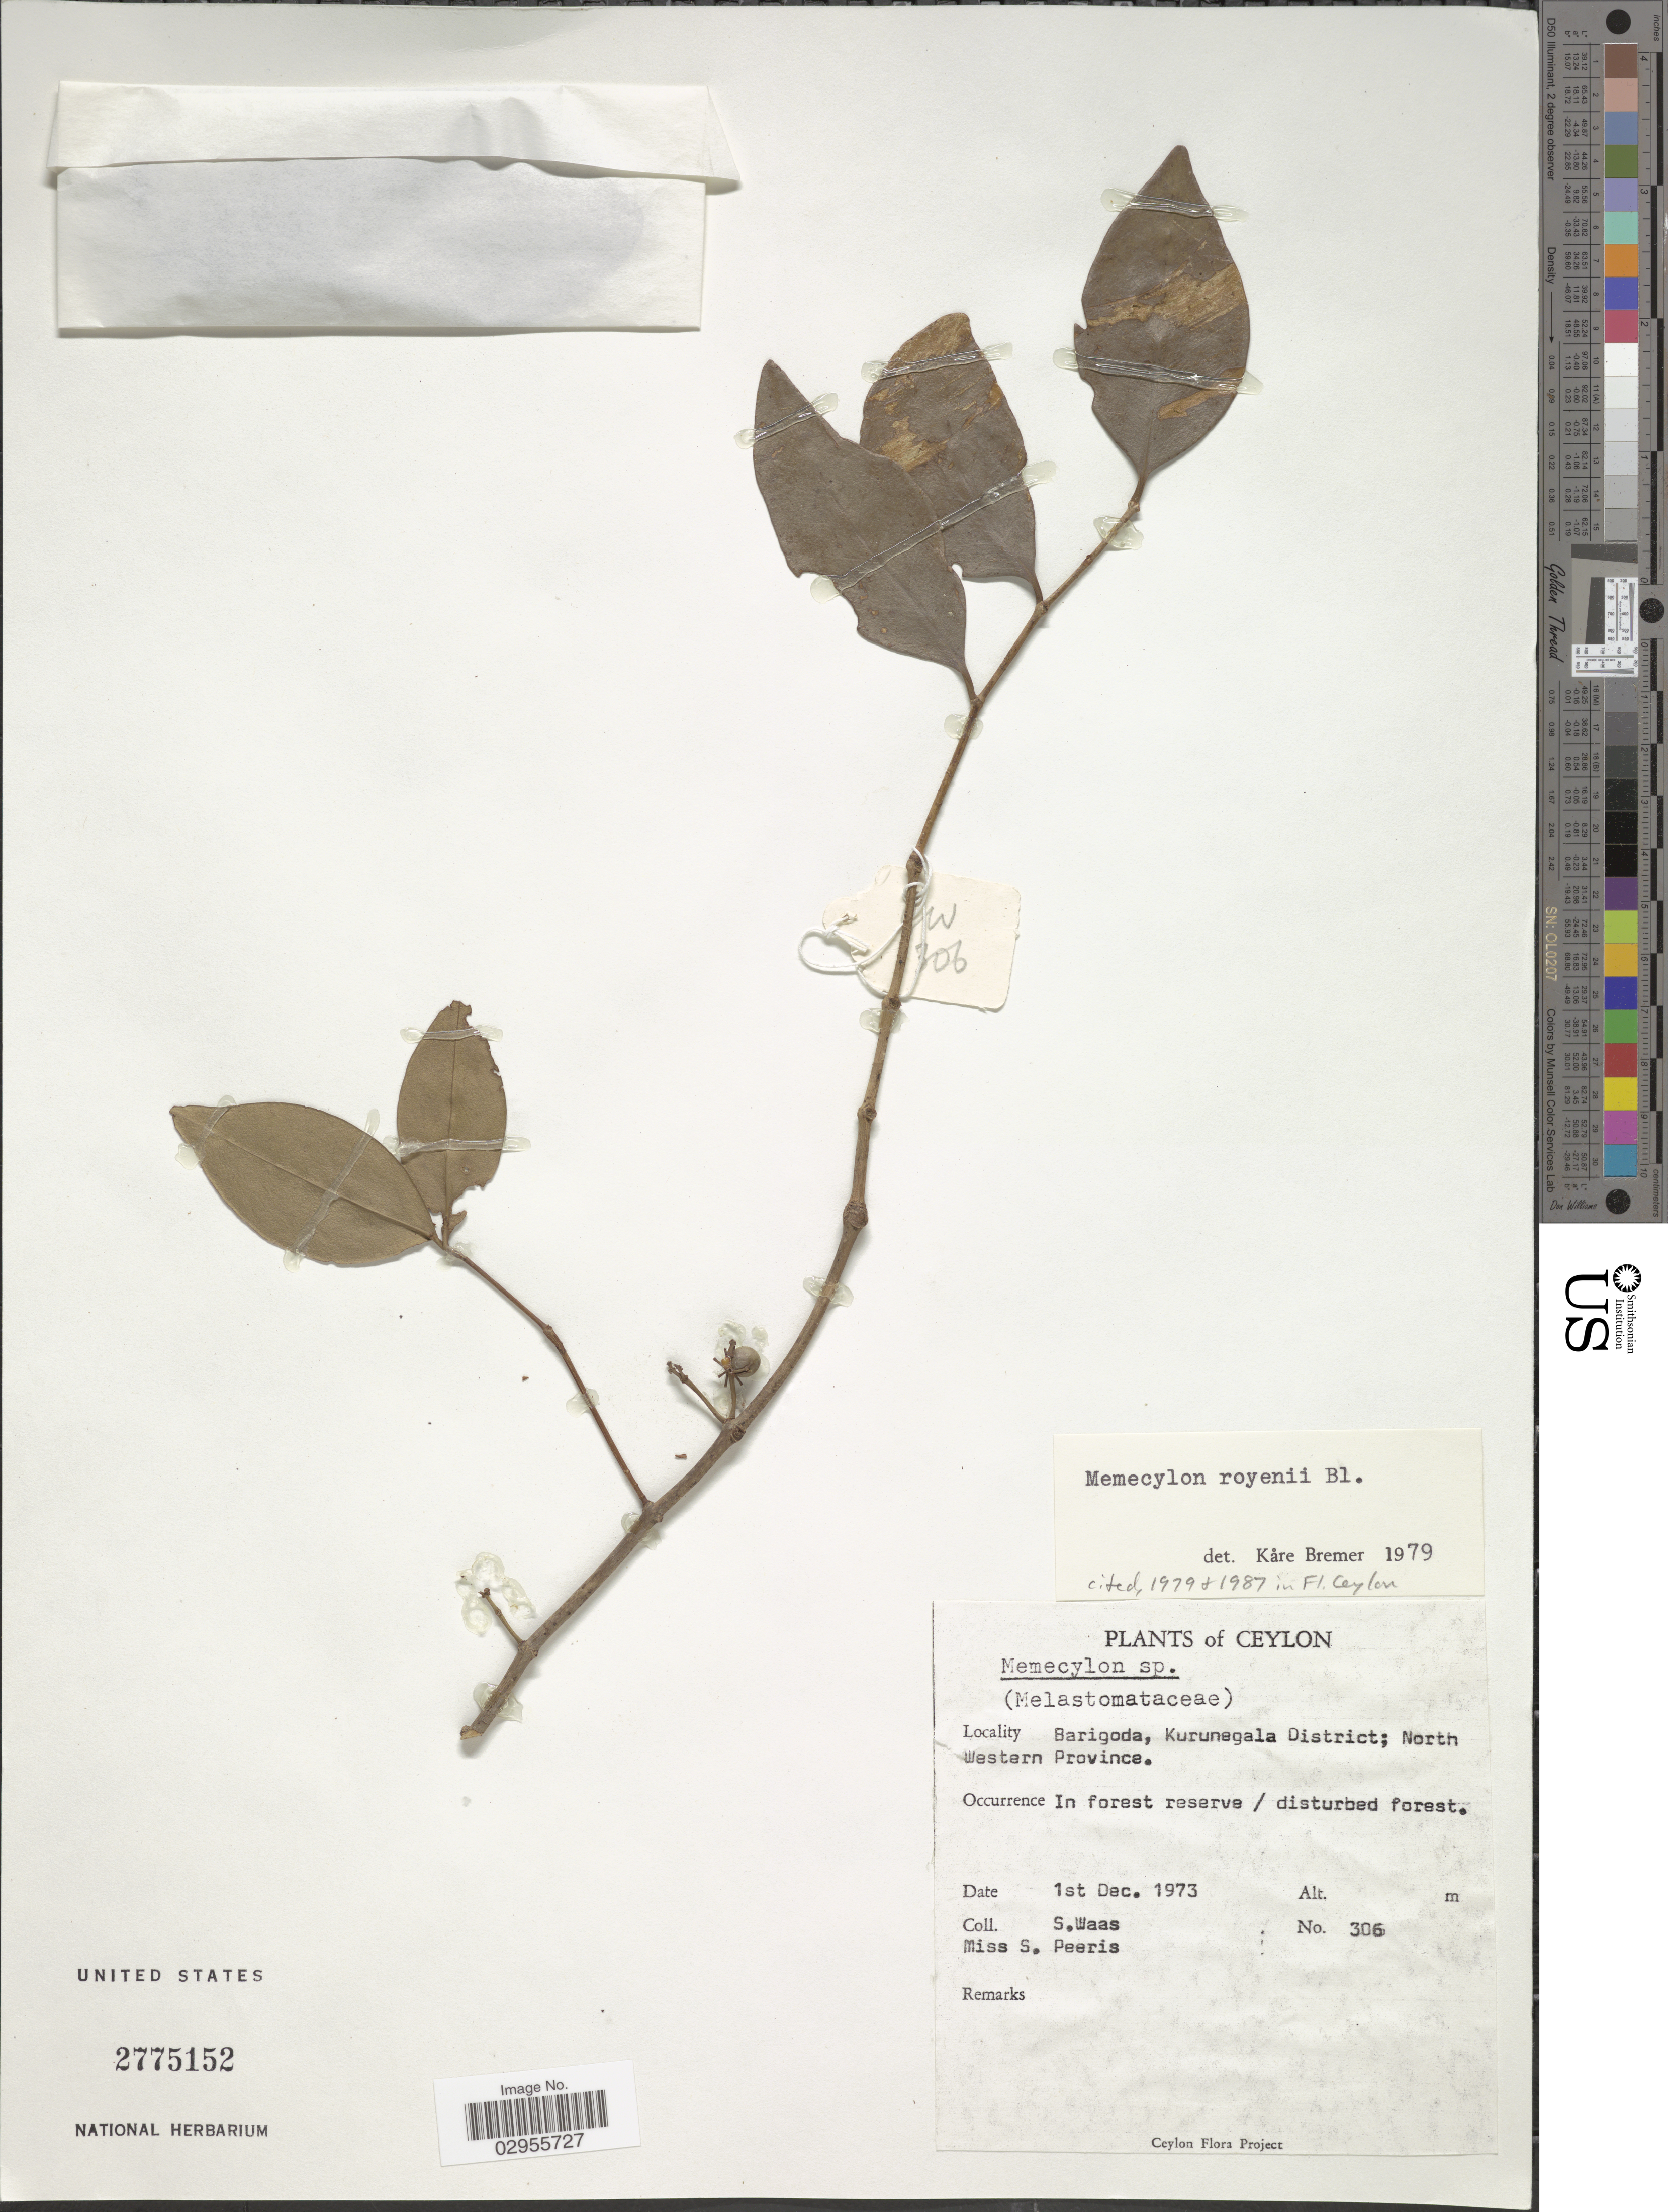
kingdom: Plantae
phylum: Tracheophyta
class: Magnoliopsida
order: Myrtales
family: Melastomataceae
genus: Memecylon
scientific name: Memecylon royenii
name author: Blume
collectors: S. Waas & S. Peeris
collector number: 306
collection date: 1973-12-01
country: Sri Lanka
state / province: North Western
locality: Ceylon. Barigoda, Kurunegala District.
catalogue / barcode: US 2775152